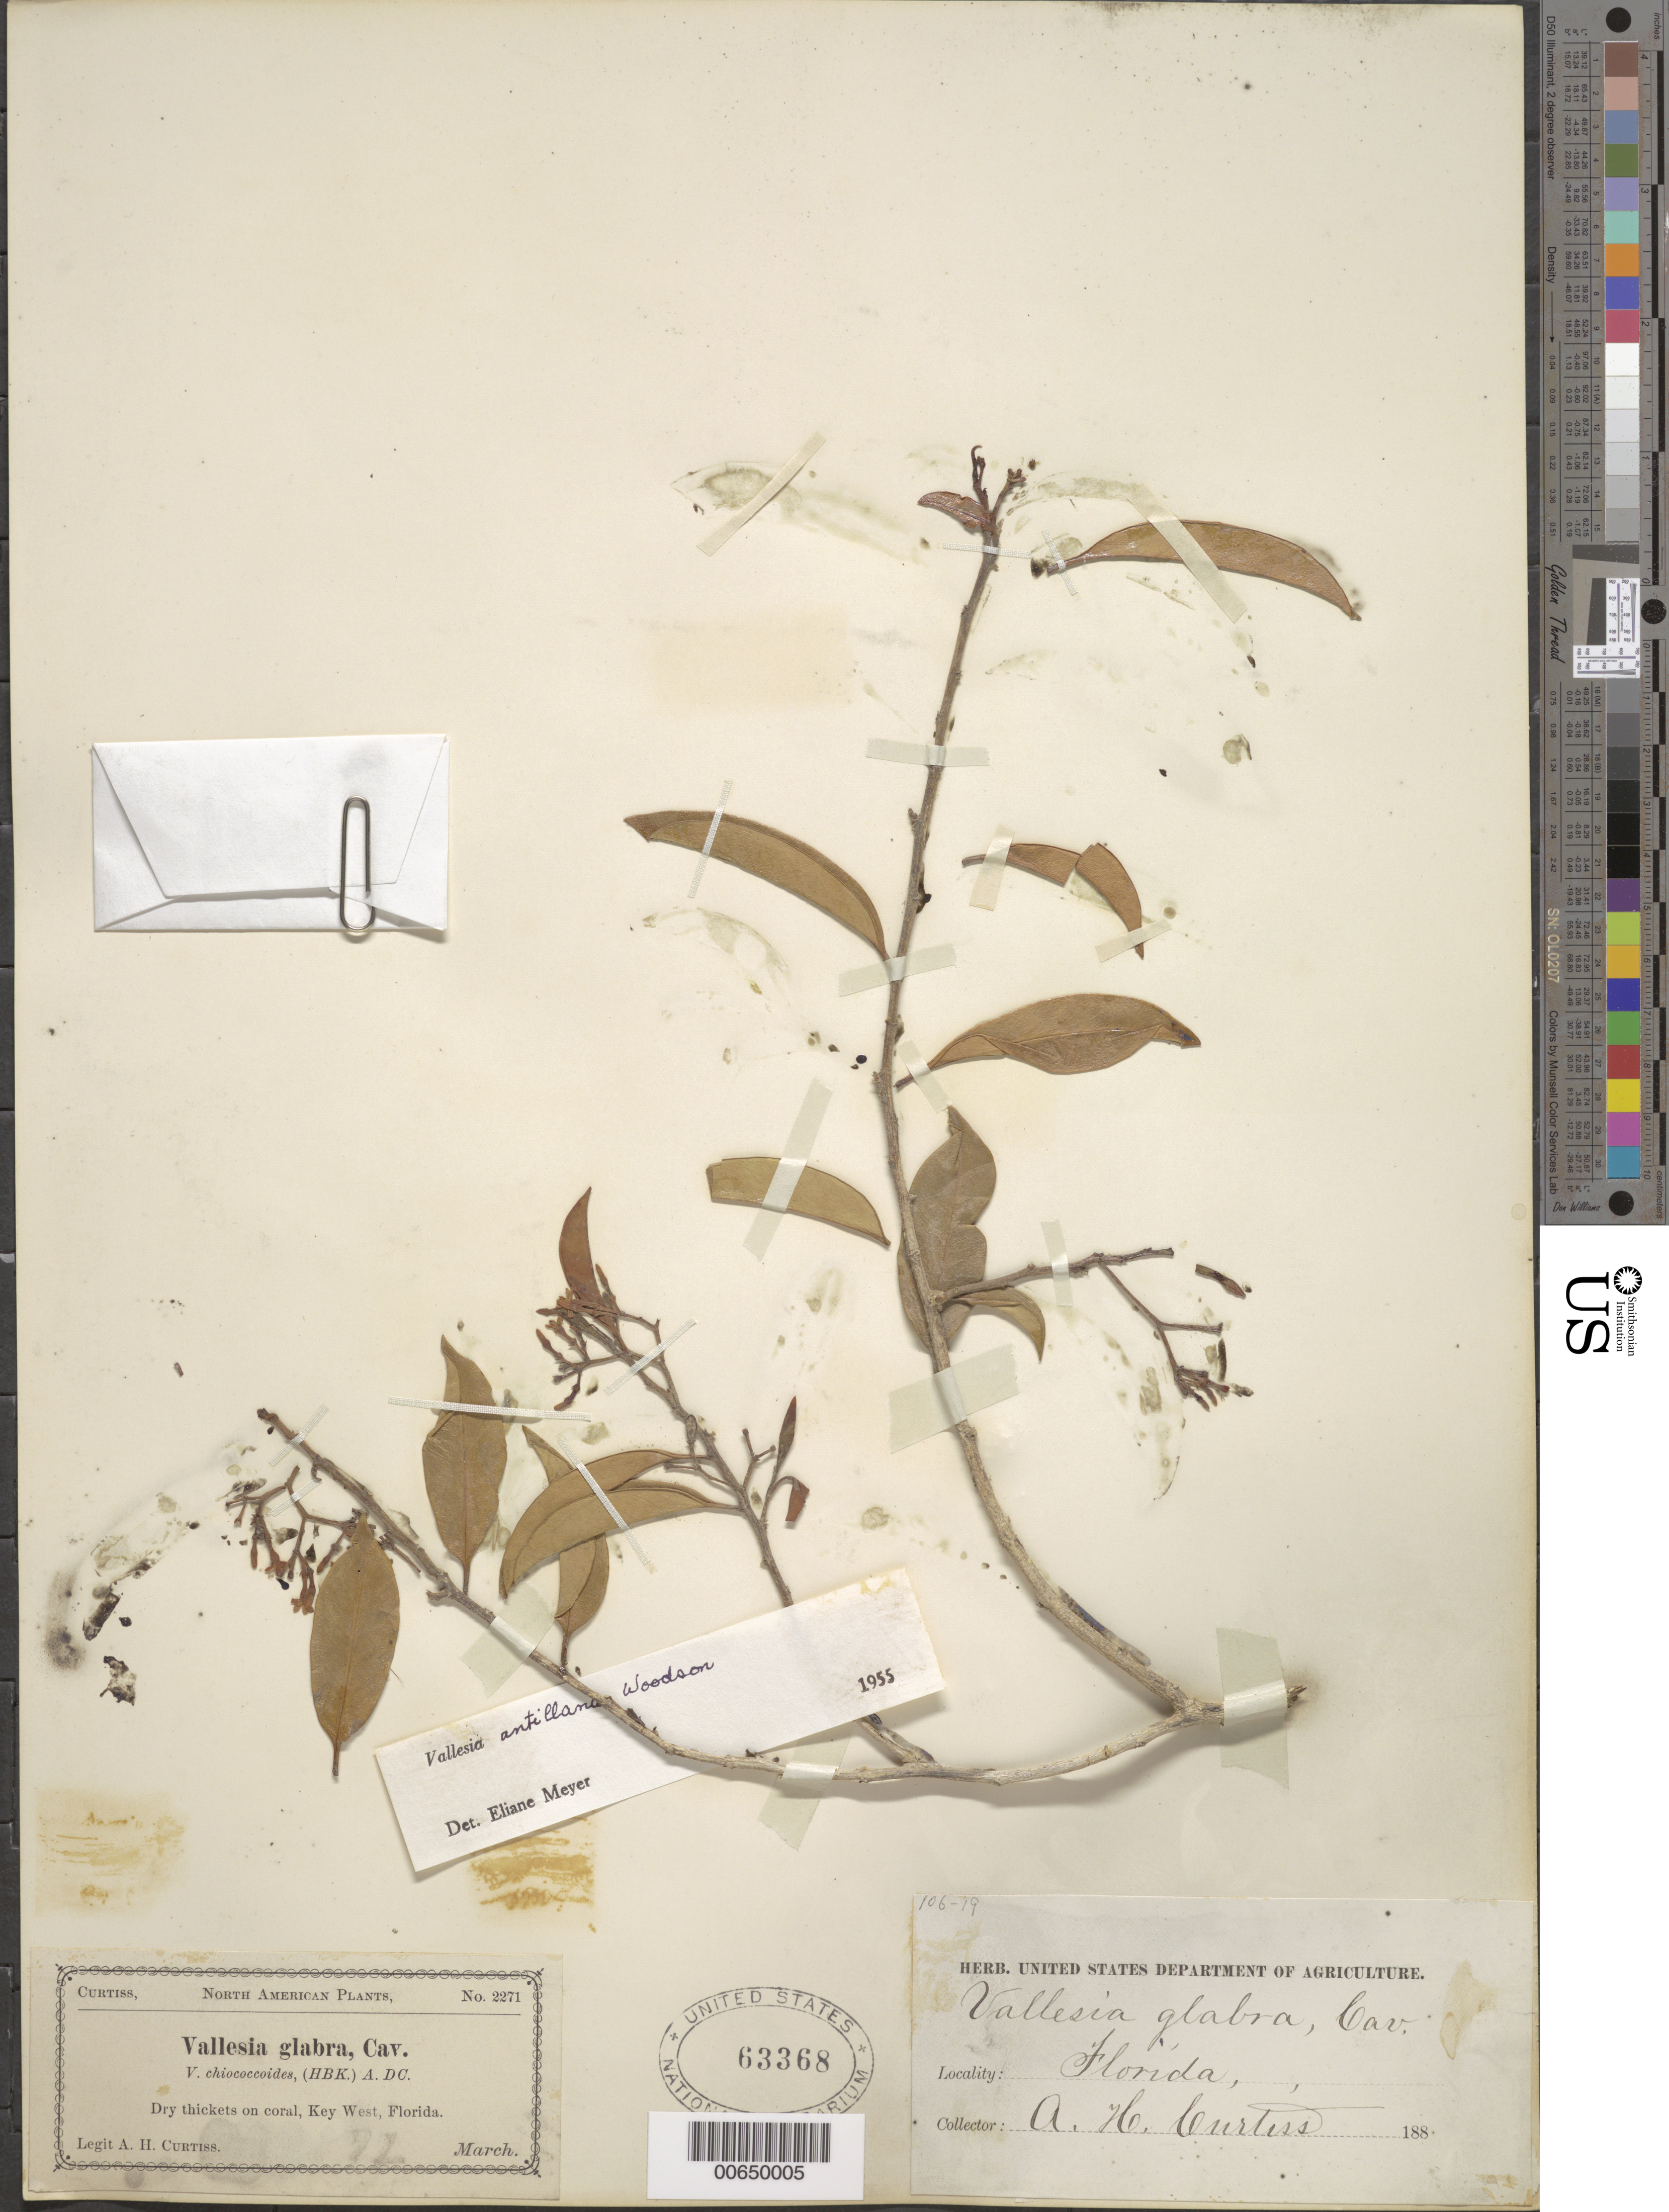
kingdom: Plantae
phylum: Tracheophyta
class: Magnoliopsida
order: Gentianales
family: Apocynaceae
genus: Vallesia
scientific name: Vallesia antillana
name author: Woodson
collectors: A. H. Curtiss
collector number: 2271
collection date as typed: Mar 188-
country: United States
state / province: Florida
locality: Key West FL.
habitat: Dry thickets on coral.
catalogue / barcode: US 63368